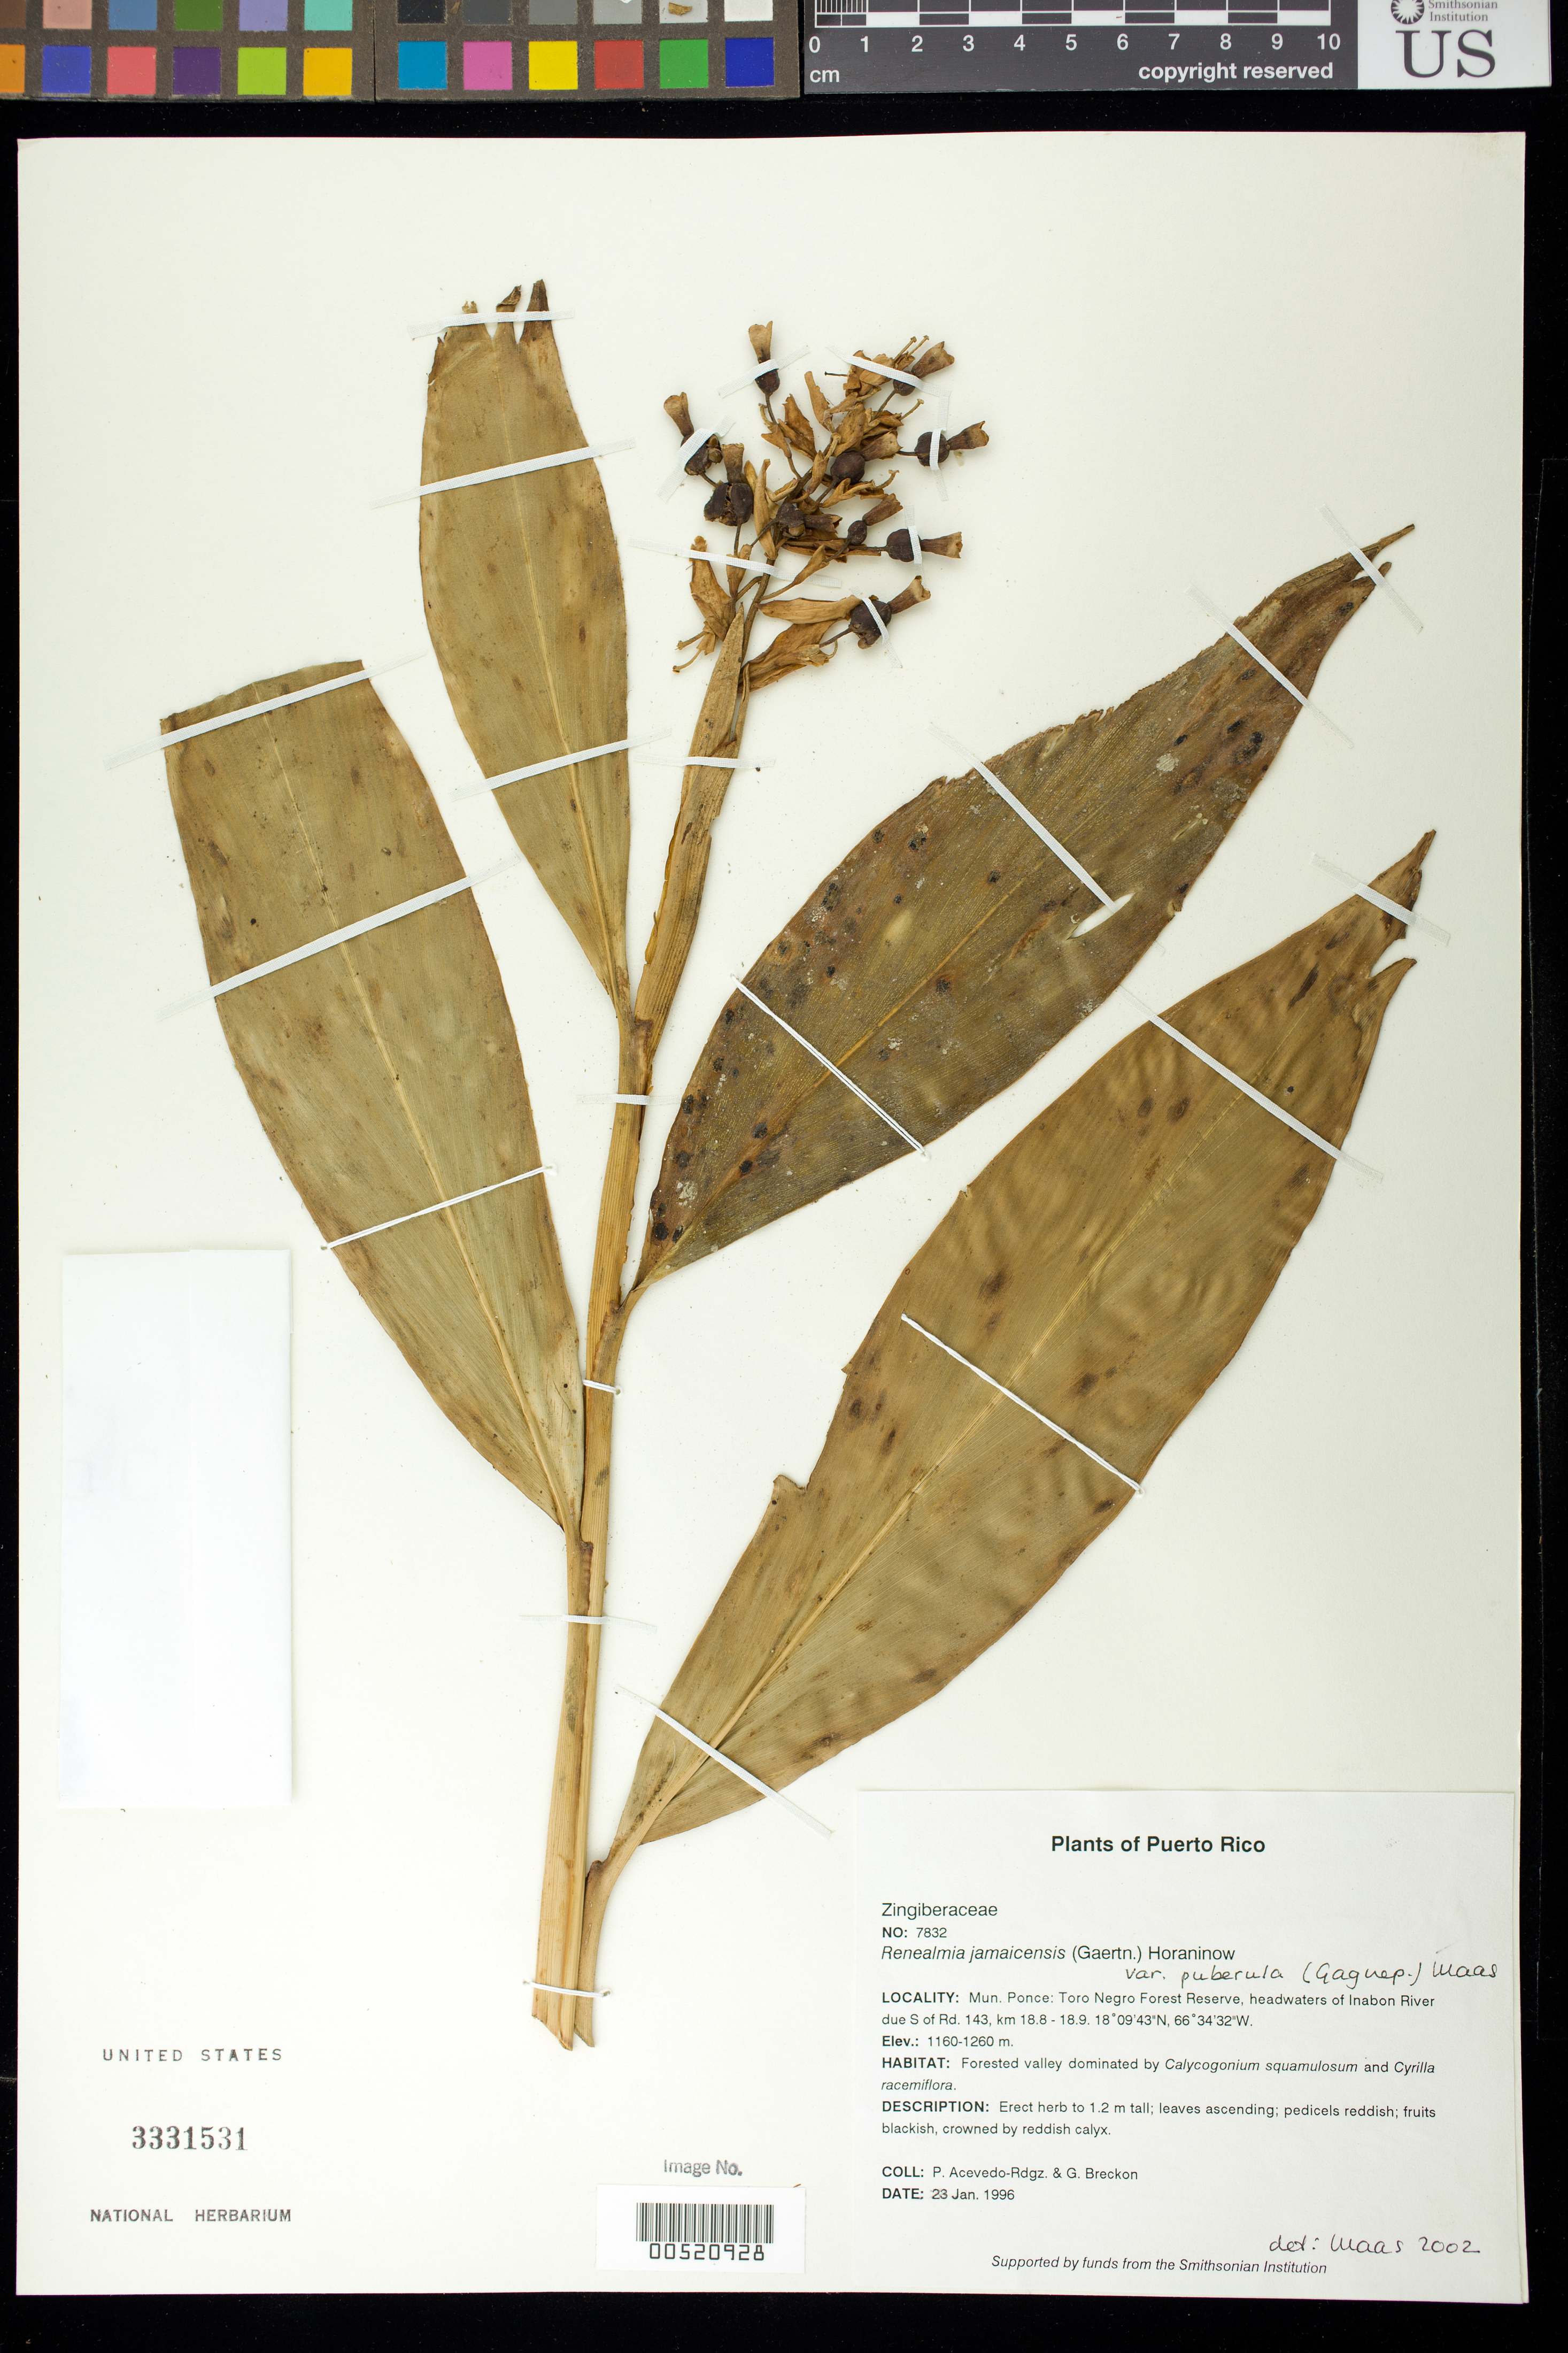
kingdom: Plantae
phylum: Tracheophyta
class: Liliopsida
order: Zingiberales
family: Zingiberaceae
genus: Renealmia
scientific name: Renealmia jamaicensis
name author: (Gaertn.) Horan.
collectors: P. Acevedo-Rodr. & G. J. Breckon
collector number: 7832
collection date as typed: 23 Jan 1996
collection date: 1996-01-23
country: Puerto Rico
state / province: Ponce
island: Puerto Rico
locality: Ponce: Jayuya, Toro Negro Forest Reserve, headwaters of Inabon River due S of Rd. 143, km 18.8 - 18.9.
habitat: Forested valley dominated by Calycogonium squamulosum and Cyrilla racemiflora.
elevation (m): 1160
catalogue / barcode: US 3331531